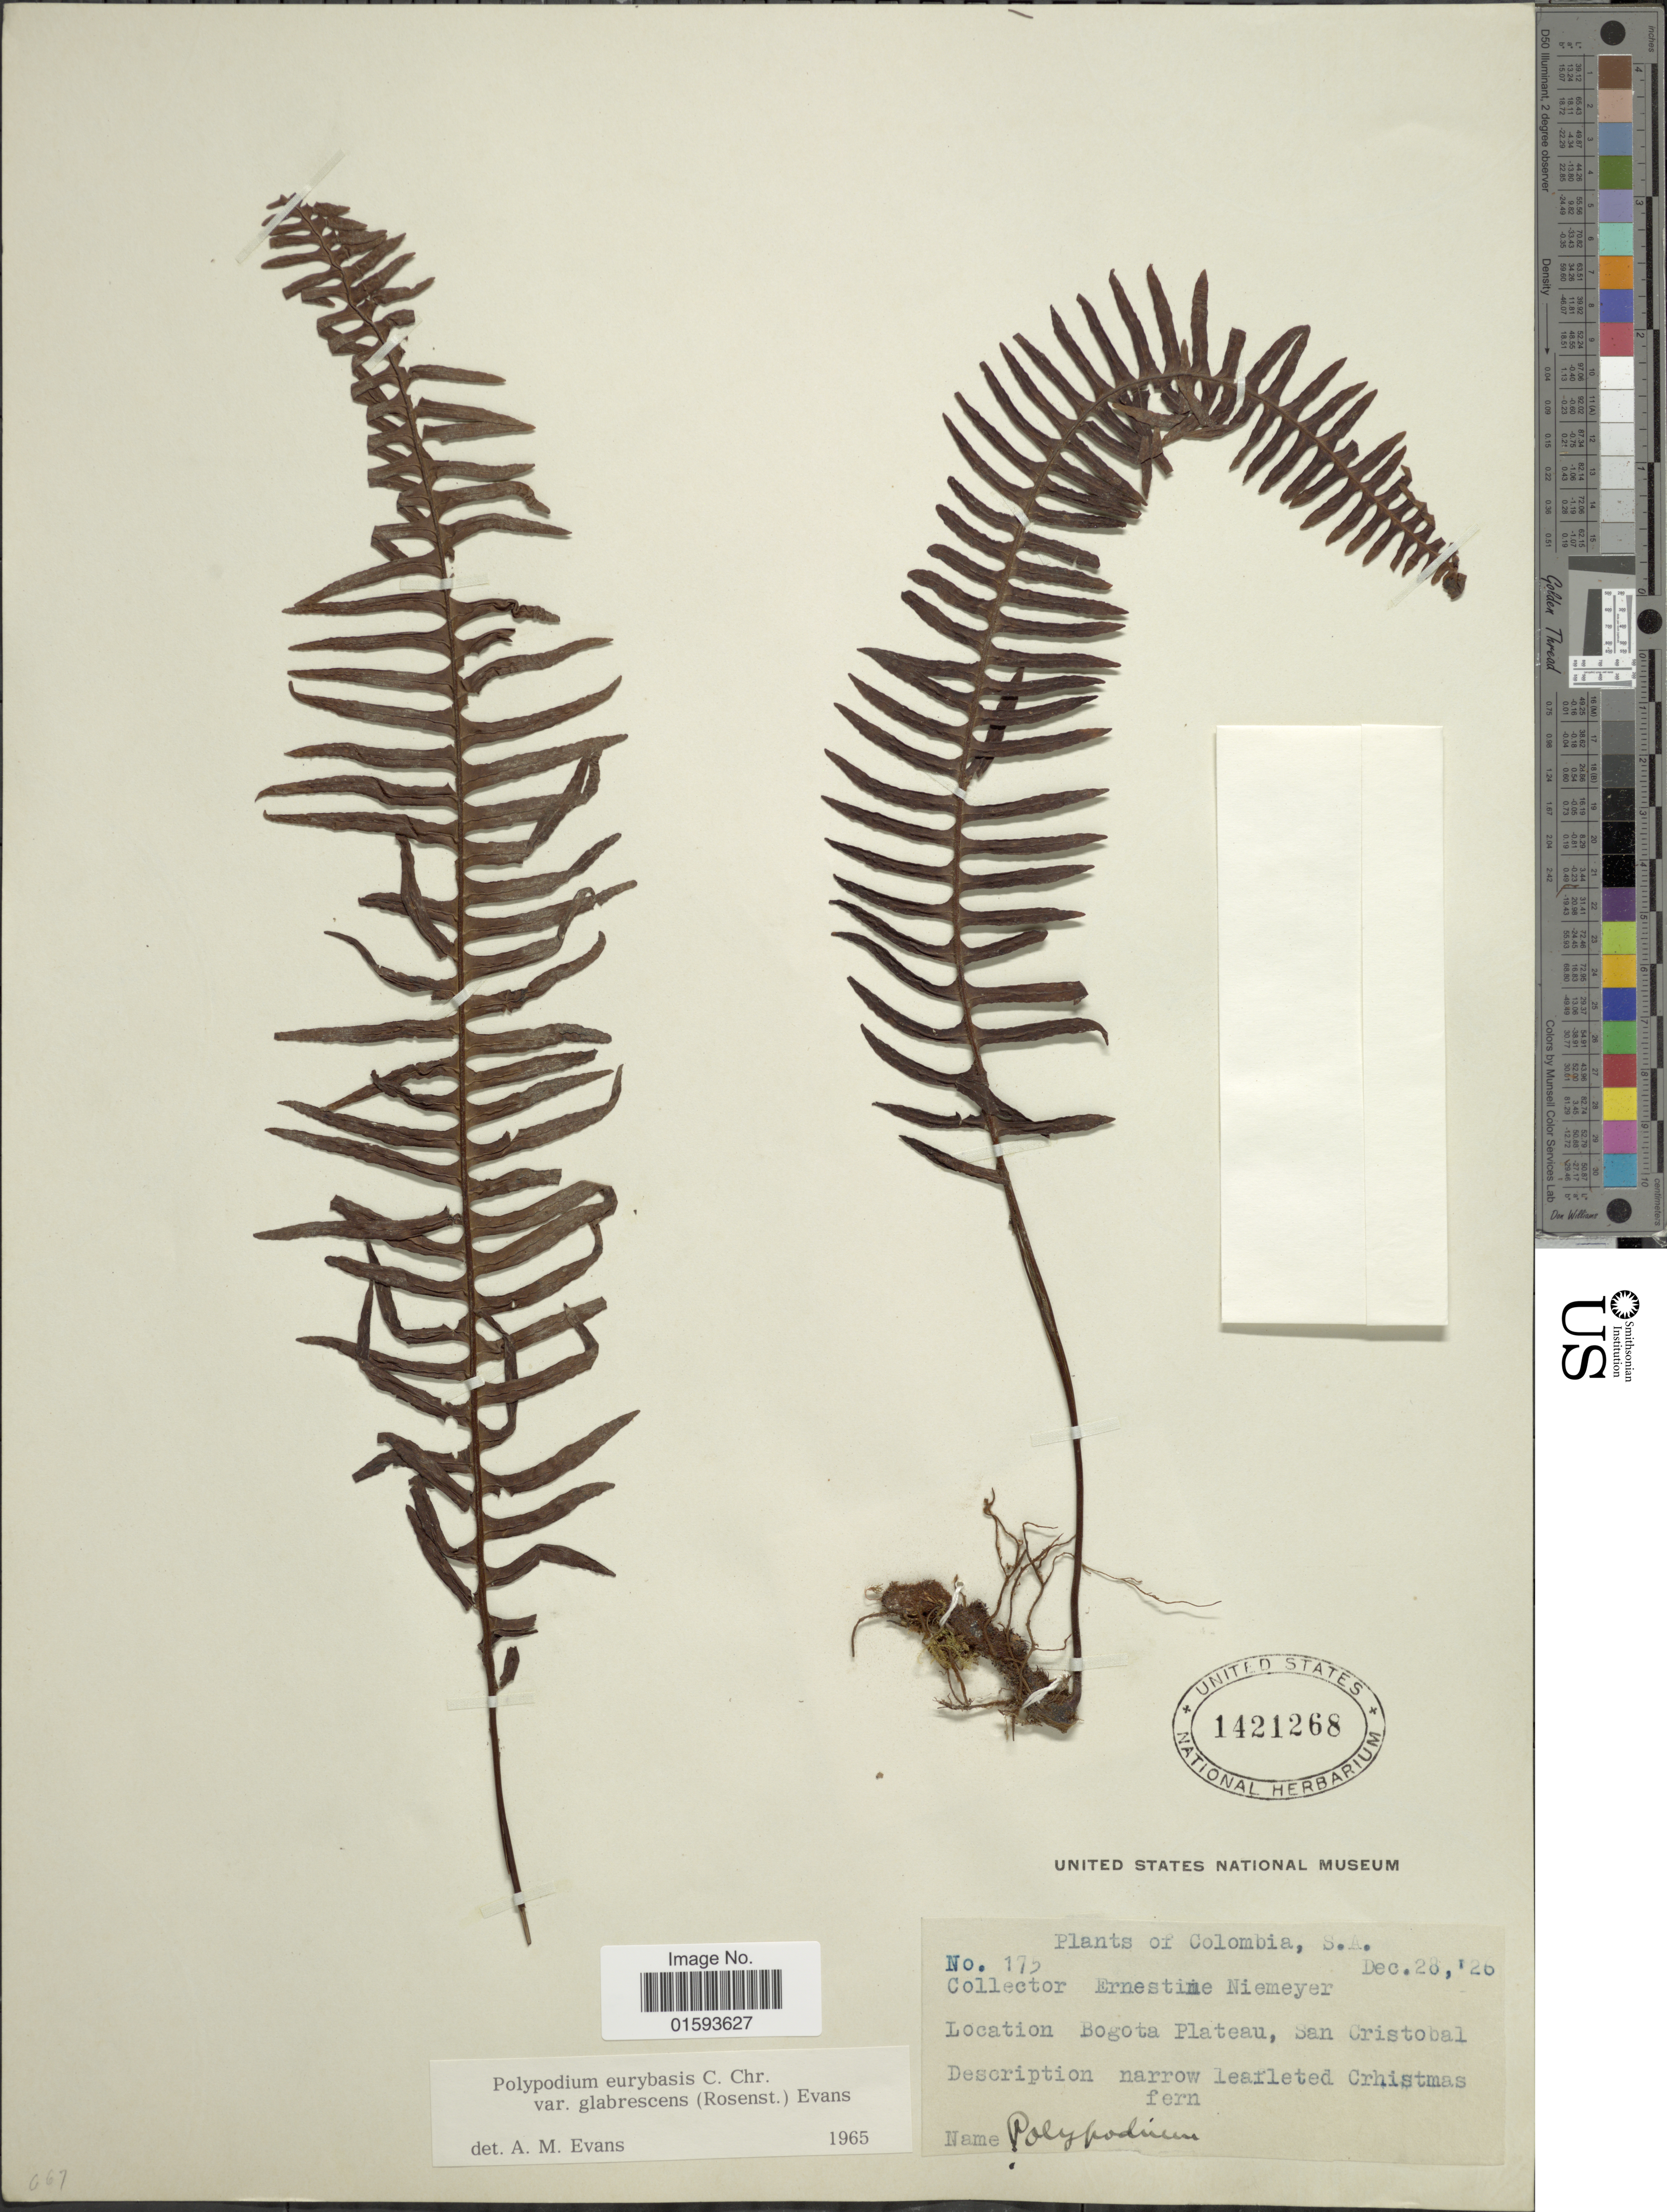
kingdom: Plantae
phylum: Tracheophyta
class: Polypodiopsida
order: Polypodiales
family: Polypodiaceae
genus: Pecluma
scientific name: Pecluma eurybasis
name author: (C. Chr.) M.G. Price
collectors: E. H. Niemeyer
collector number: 175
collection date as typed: Transcribed d/m/y: 28/12/26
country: Colombia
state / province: Bogota D.C.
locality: S. A. , Bogota Plateau, San Cristobal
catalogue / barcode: US 1421268